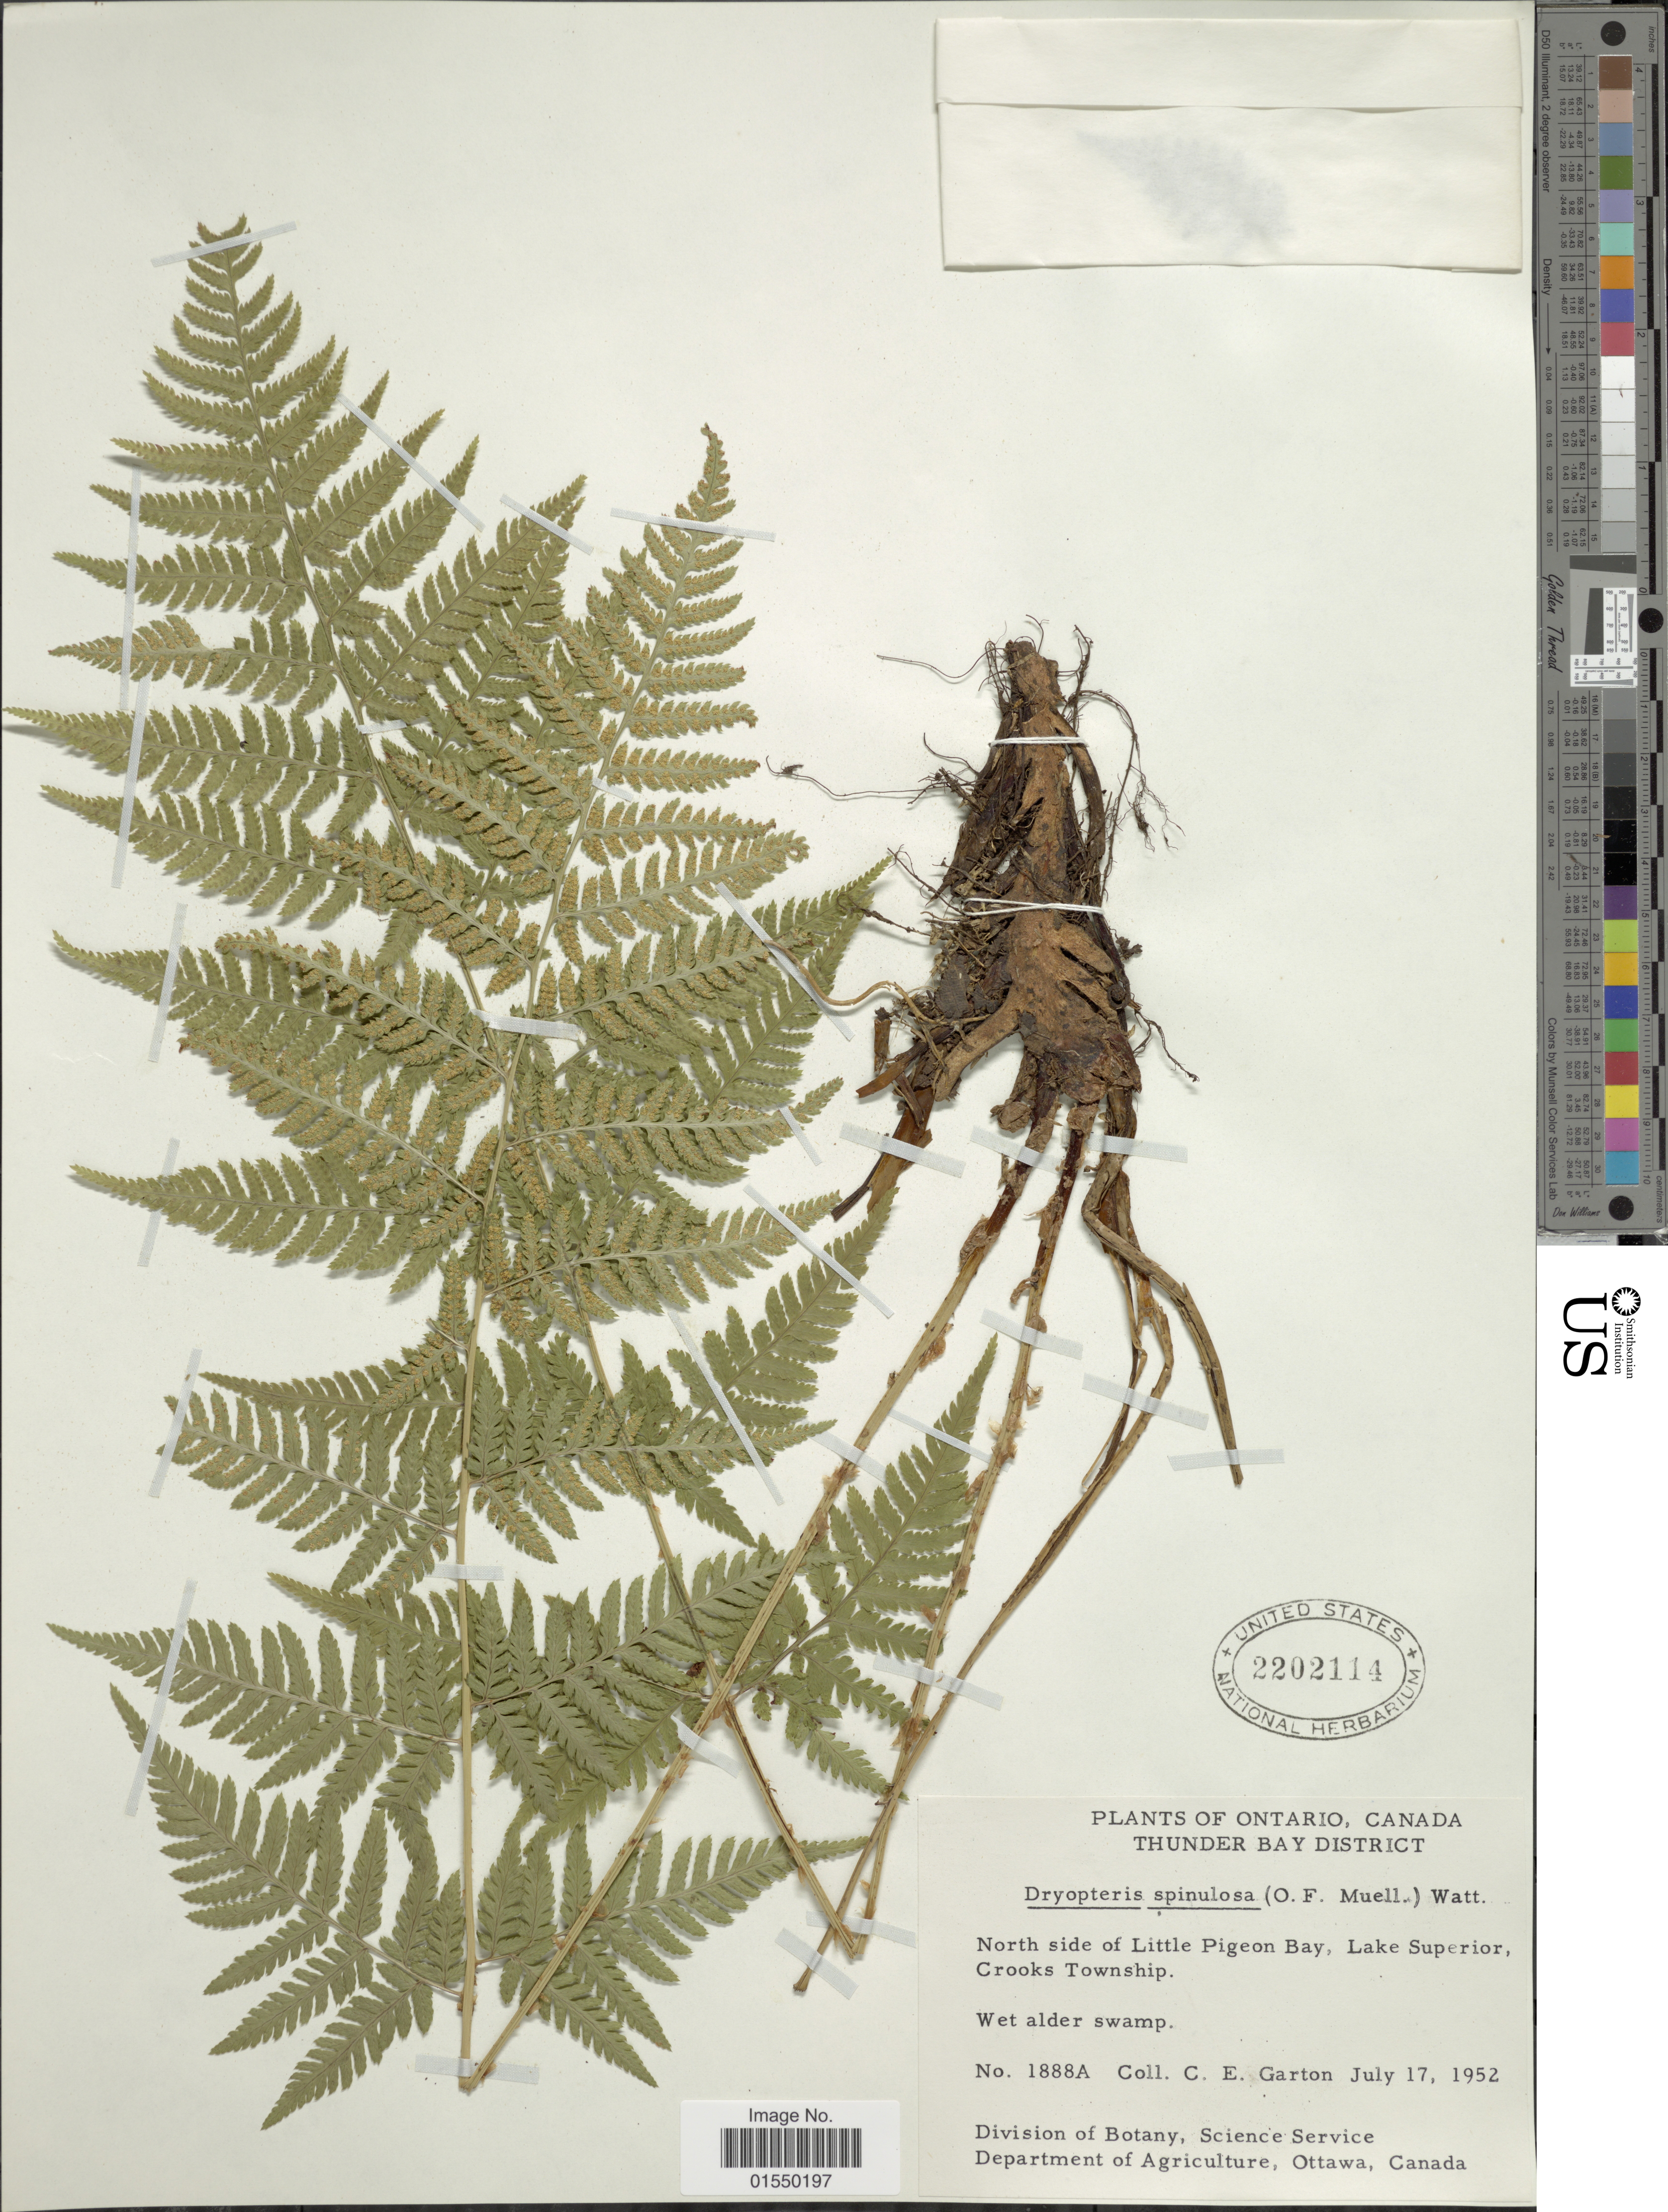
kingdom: Plantae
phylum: Tracheophyta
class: Polypodiopsida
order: Polypodiales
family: Dryopteridaceae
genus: Dryopteris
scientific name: Dryopteris carthusiana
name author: (Villars) H.P. Fuchs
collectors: C. E. Garton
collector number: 1888A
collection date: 1952-07-17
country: Canada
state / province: Ontario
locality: Thunder Bay District, North side of Little Pigeon Bay, Lake Superior, Crooks Township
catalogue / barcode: US 2202114